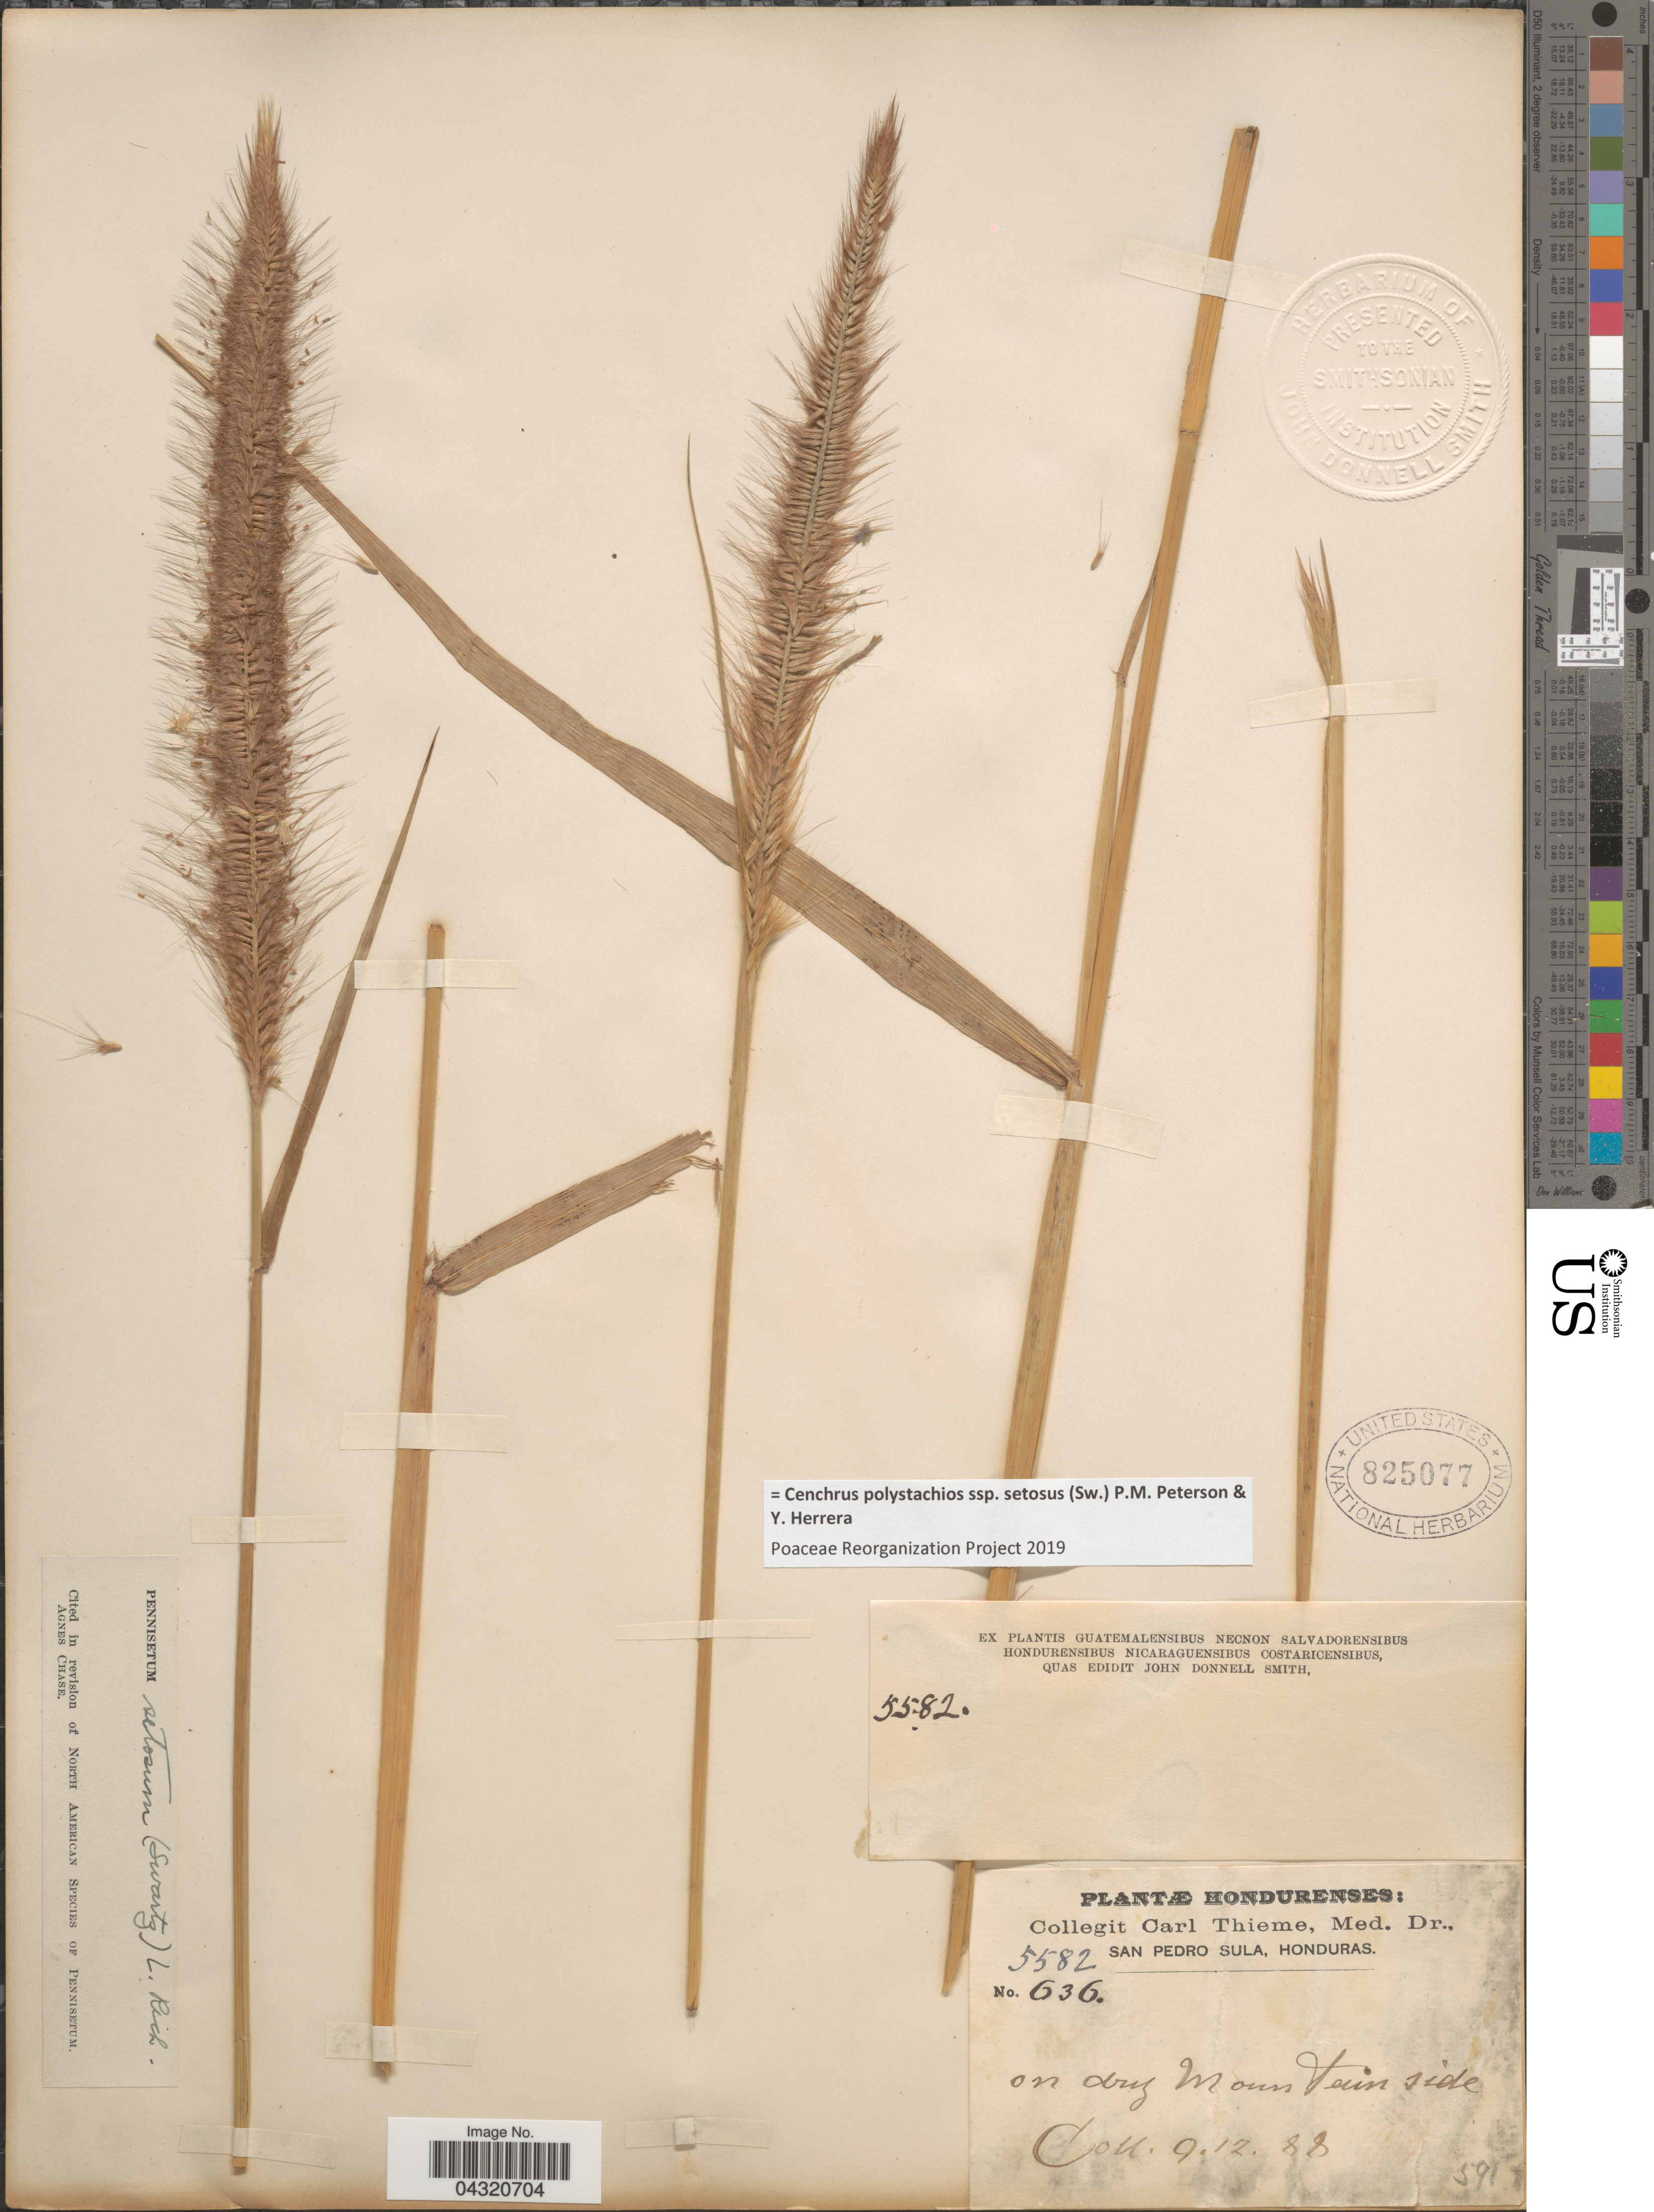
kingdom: Plantae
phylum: Tracheophyta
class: Liliopsida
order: Poales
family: Poaceae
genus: Cenchrus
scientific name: Cenchrus polystachios subsp. setosus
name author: (Sw.) P.M. Peterson & Y. Herrera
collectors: C. Thieme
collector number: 5582/636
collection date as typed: Transcribed d/m/y: 9/12/88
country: Honduras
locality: San Pedro Sula. [unsure placement]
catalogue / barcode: US 825077